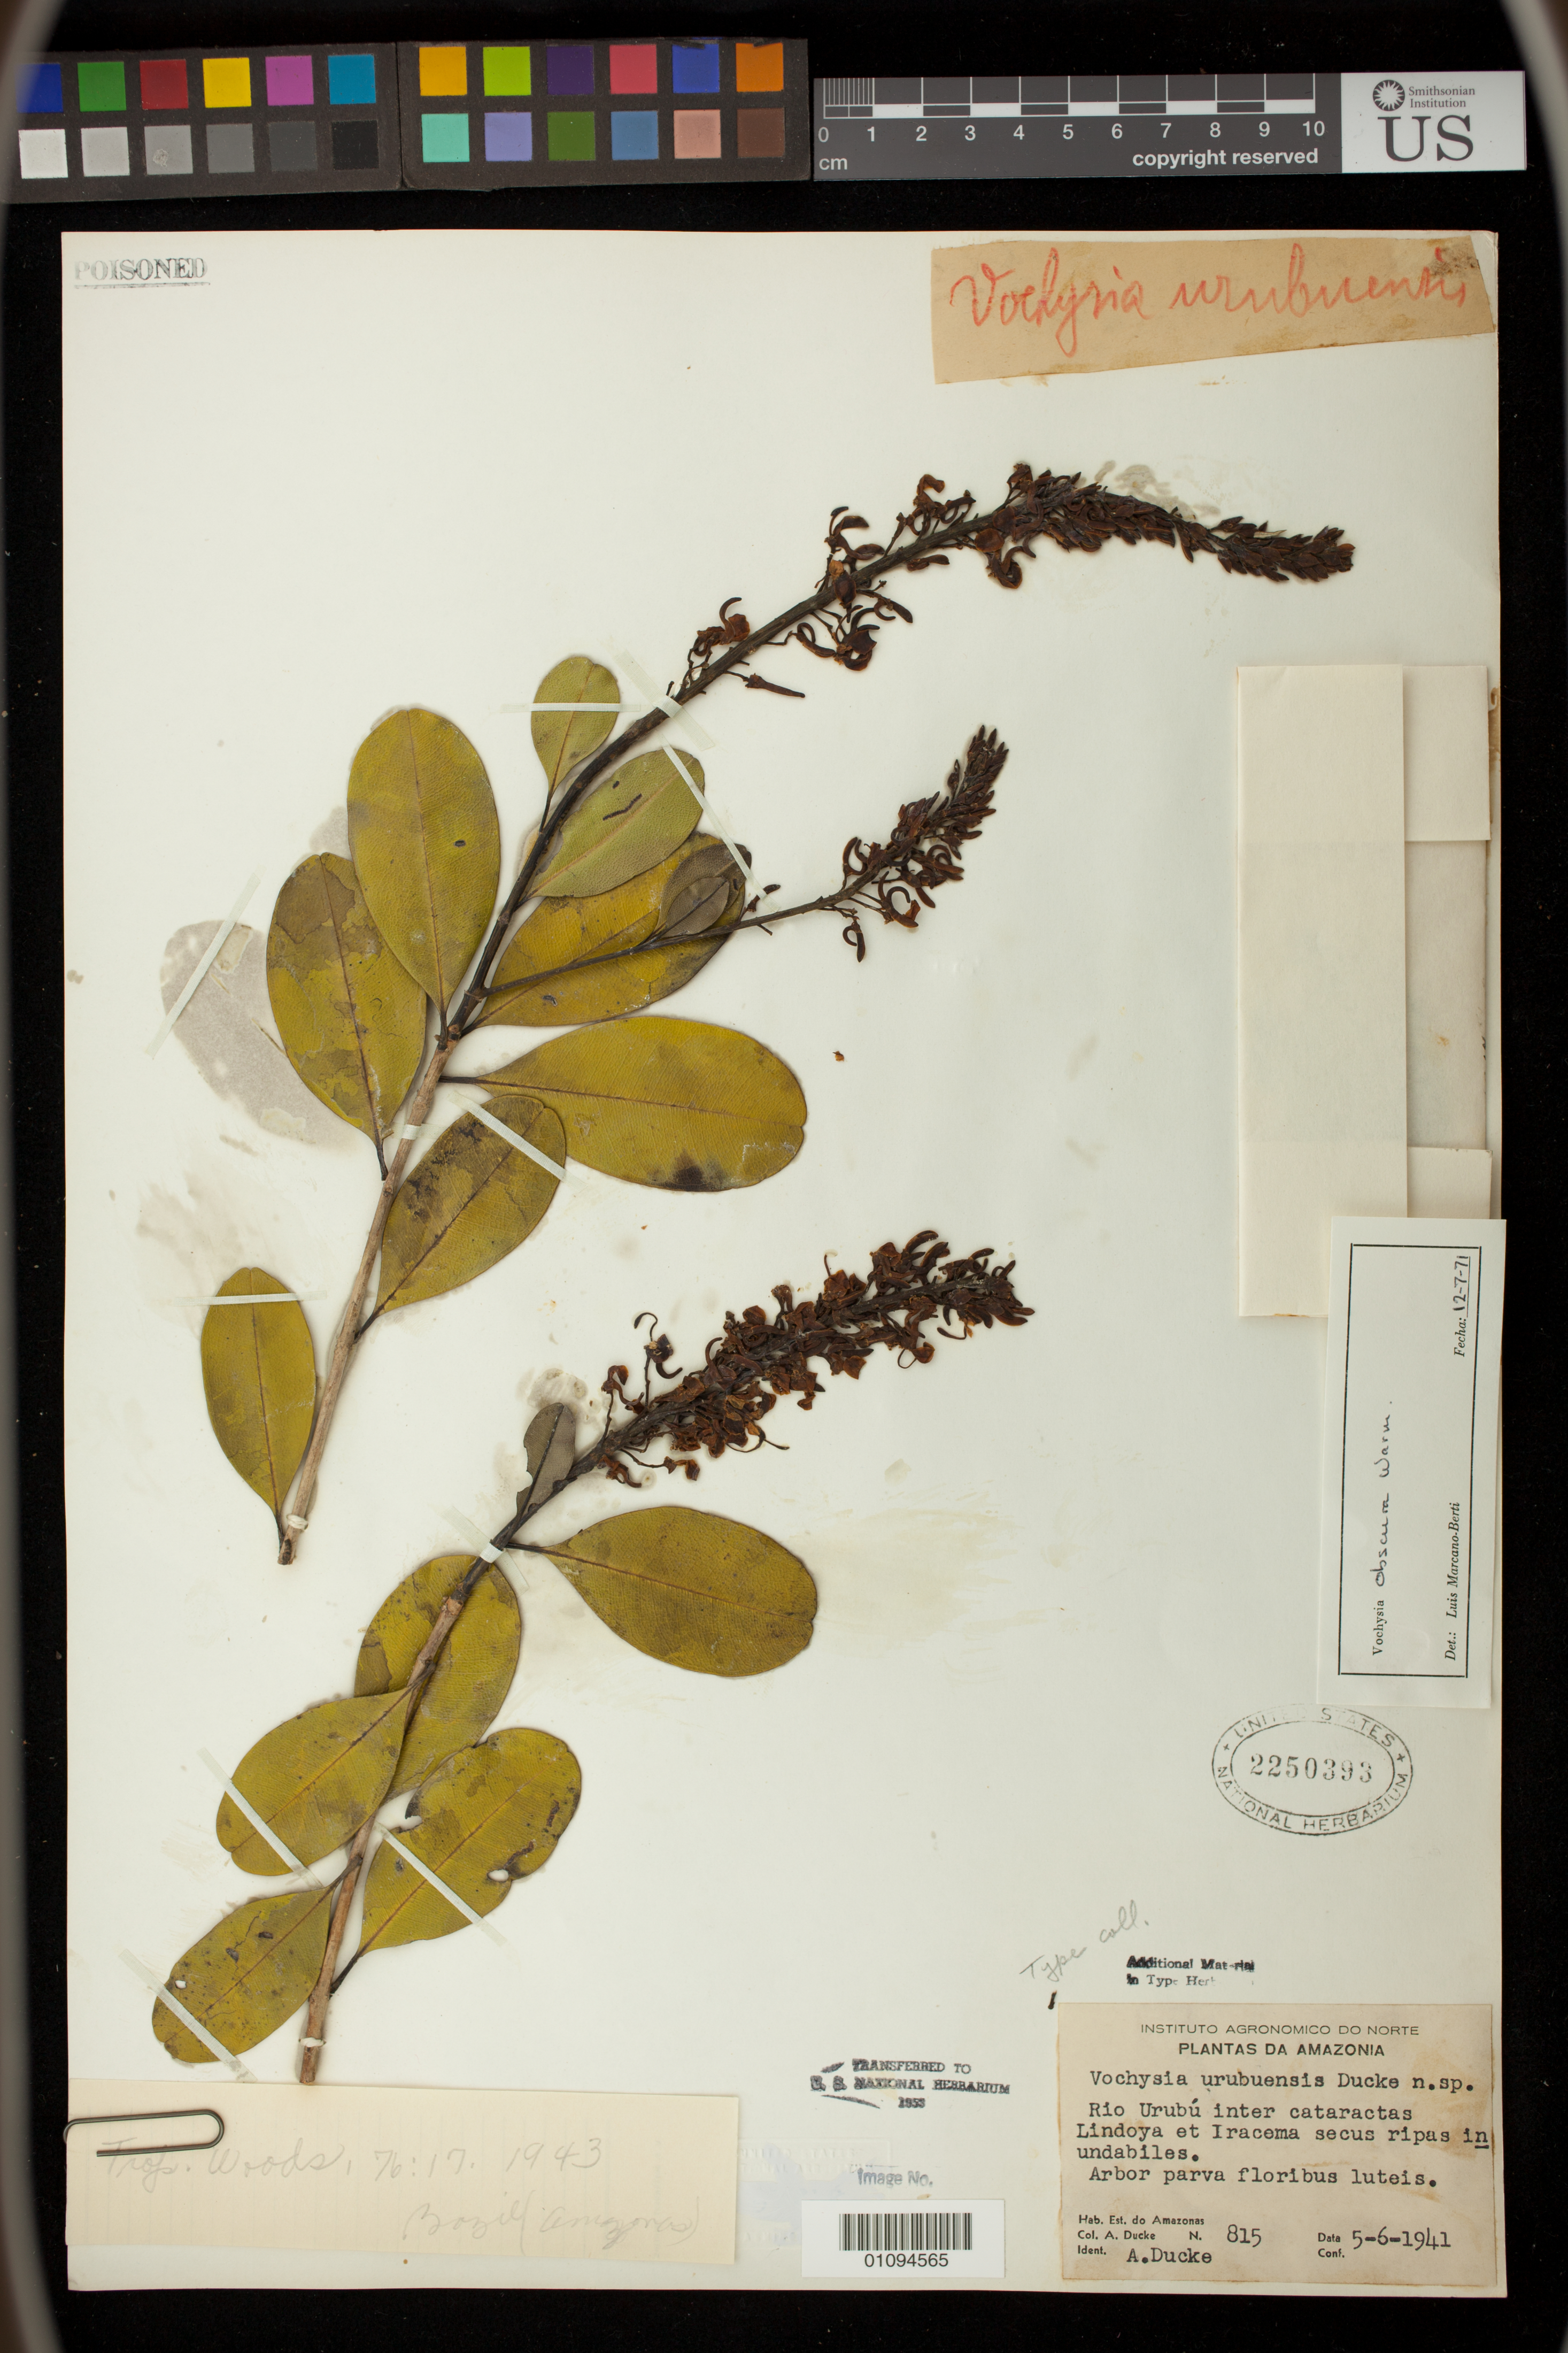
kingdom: Plantae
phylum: Tracheophyta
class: Magnoliopsida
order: Myrtales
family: Vochysiaceae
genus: Vochysia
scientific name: Vochysia urubuensis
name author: Ducke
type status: Type Collection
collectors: A. Ducke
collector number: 815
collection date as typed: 06 May 1941 or 05 Jun 1941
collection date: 1941-05-06 or 1941-06-05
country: Brazil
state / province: Amazonas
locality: Rio Urubu.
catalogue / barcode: US 2250393